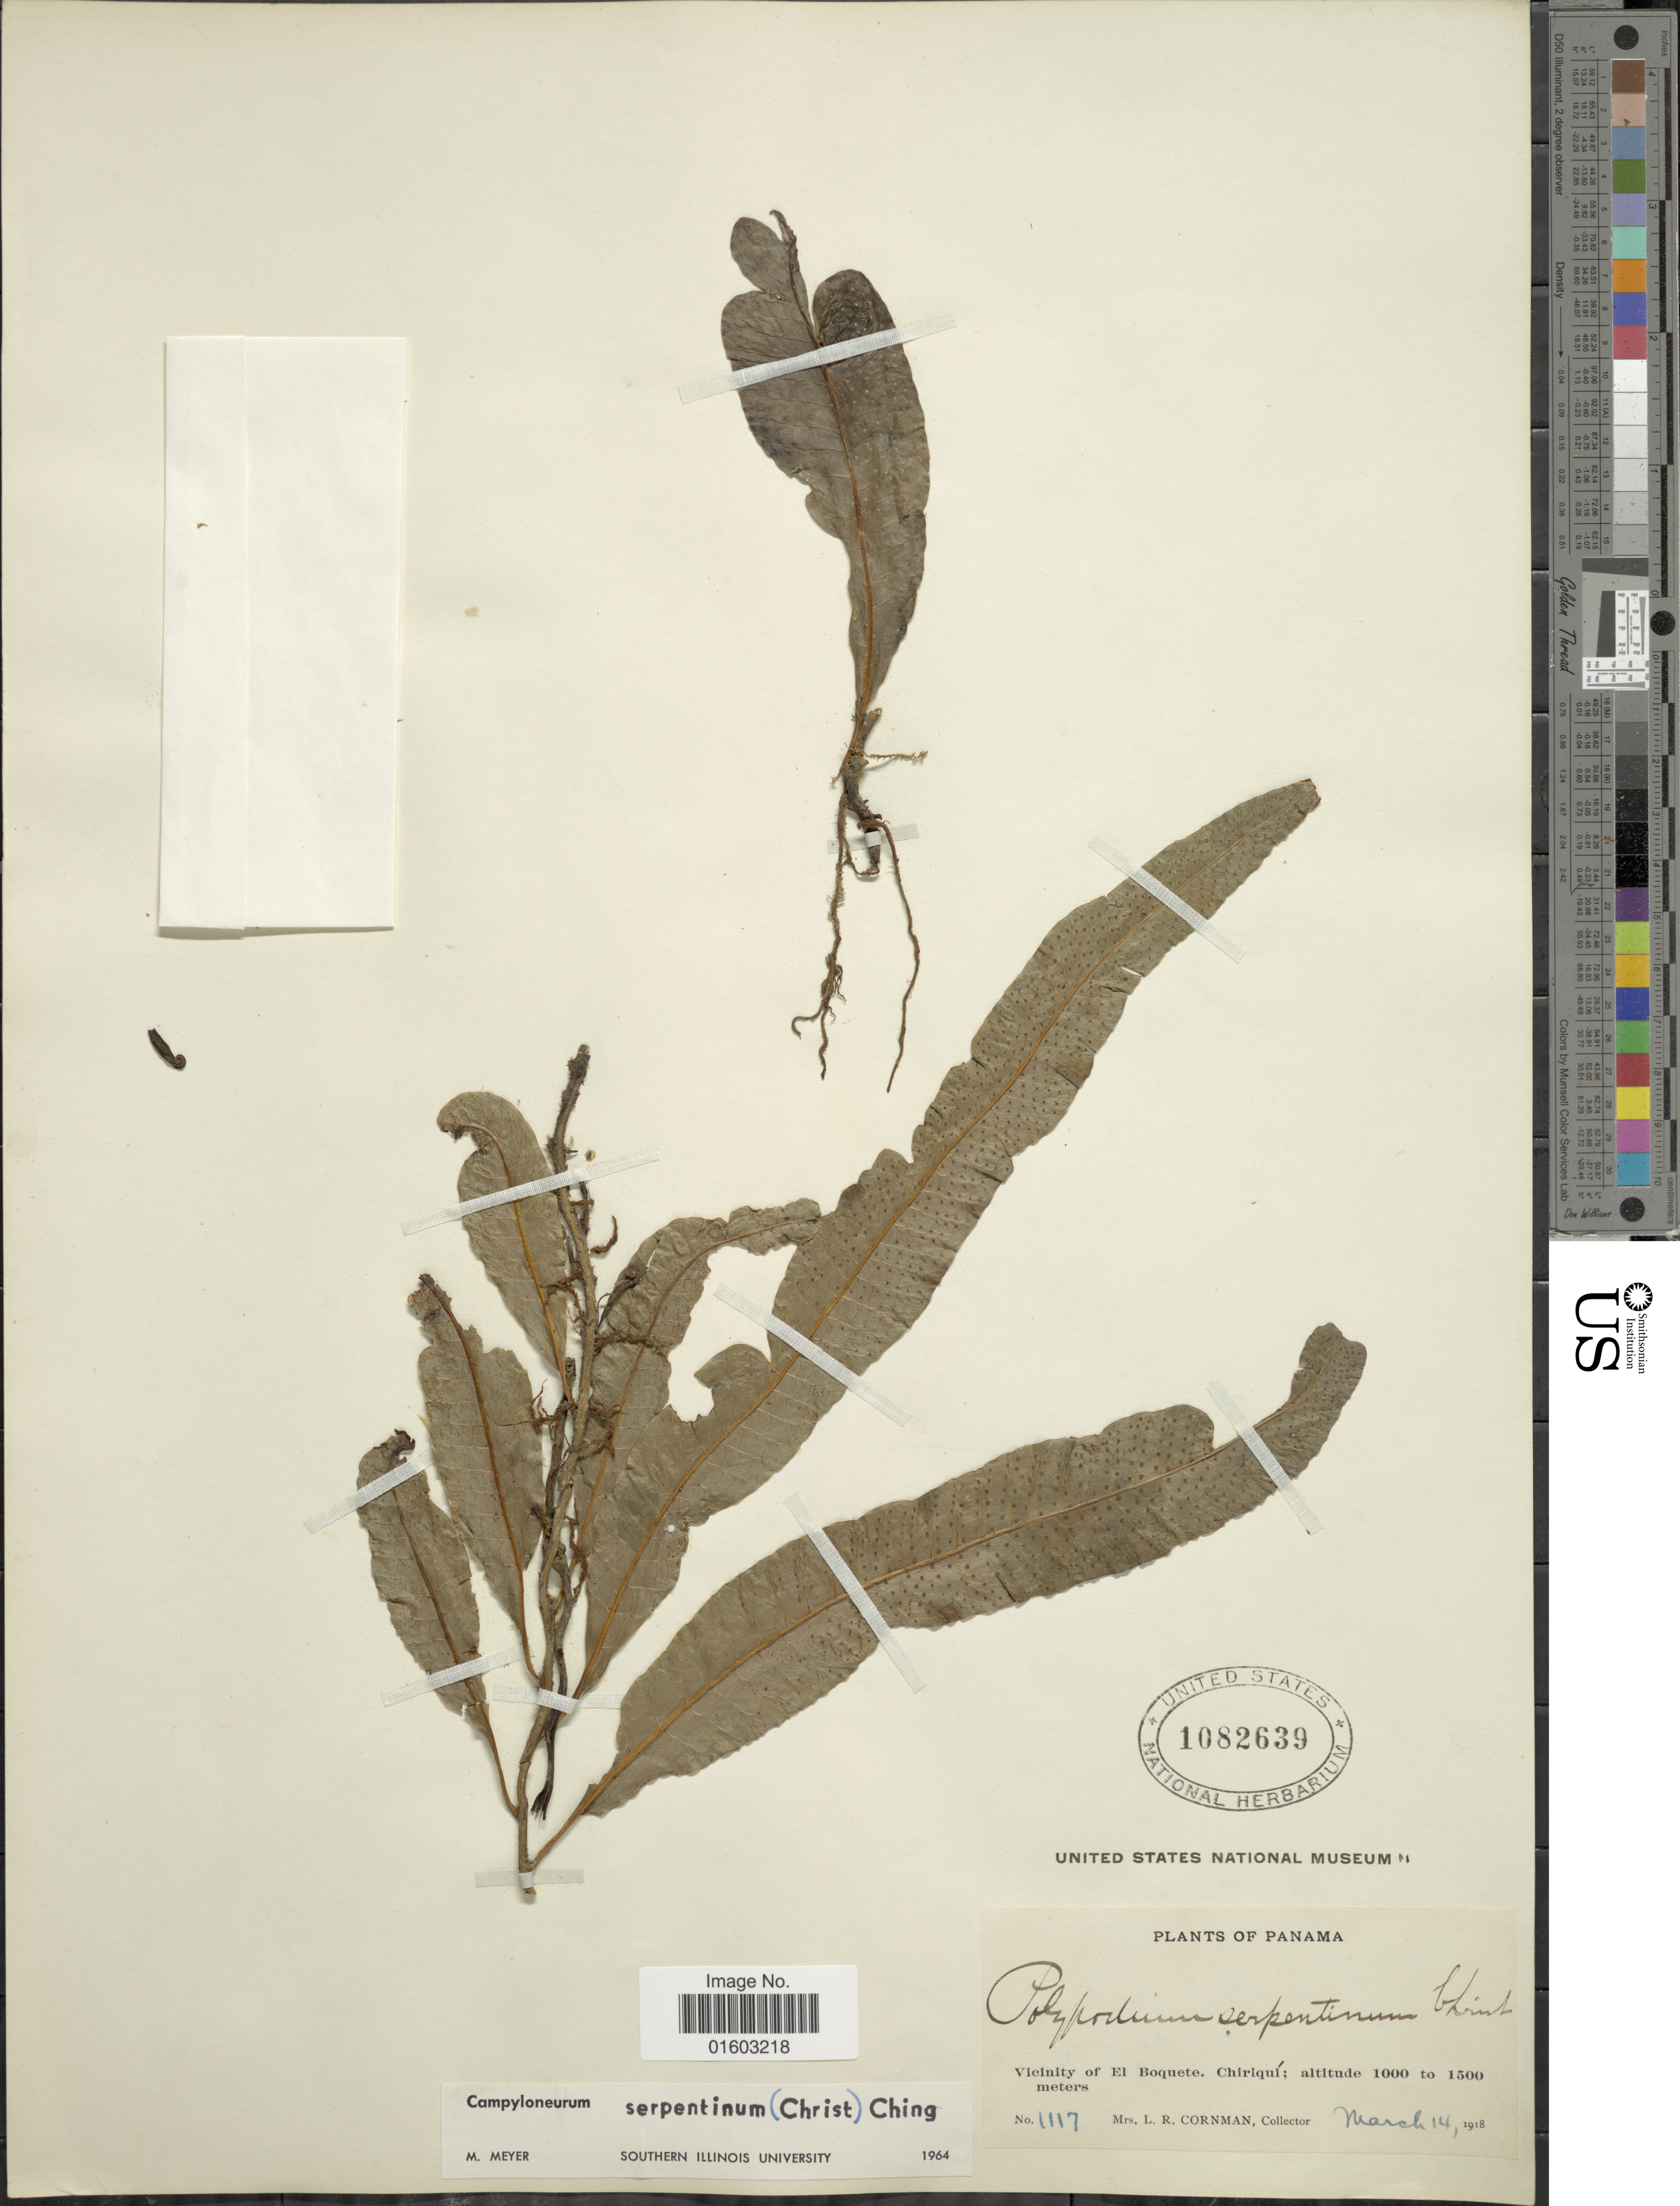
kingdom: Plantae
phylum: Tracheophyta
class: Polypodiopsida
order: Polypodiales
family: Polypodiaceae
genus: Campyloneurum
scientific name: Campyloneurum serpentinum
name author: (Christ) Ching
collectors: L. Cornman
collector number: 1117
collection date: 1918-03-14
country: Panama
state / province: Chiriqui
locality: Vicinity of El Boquete, Chiriqui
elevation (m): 1000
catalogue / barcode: US 1082639